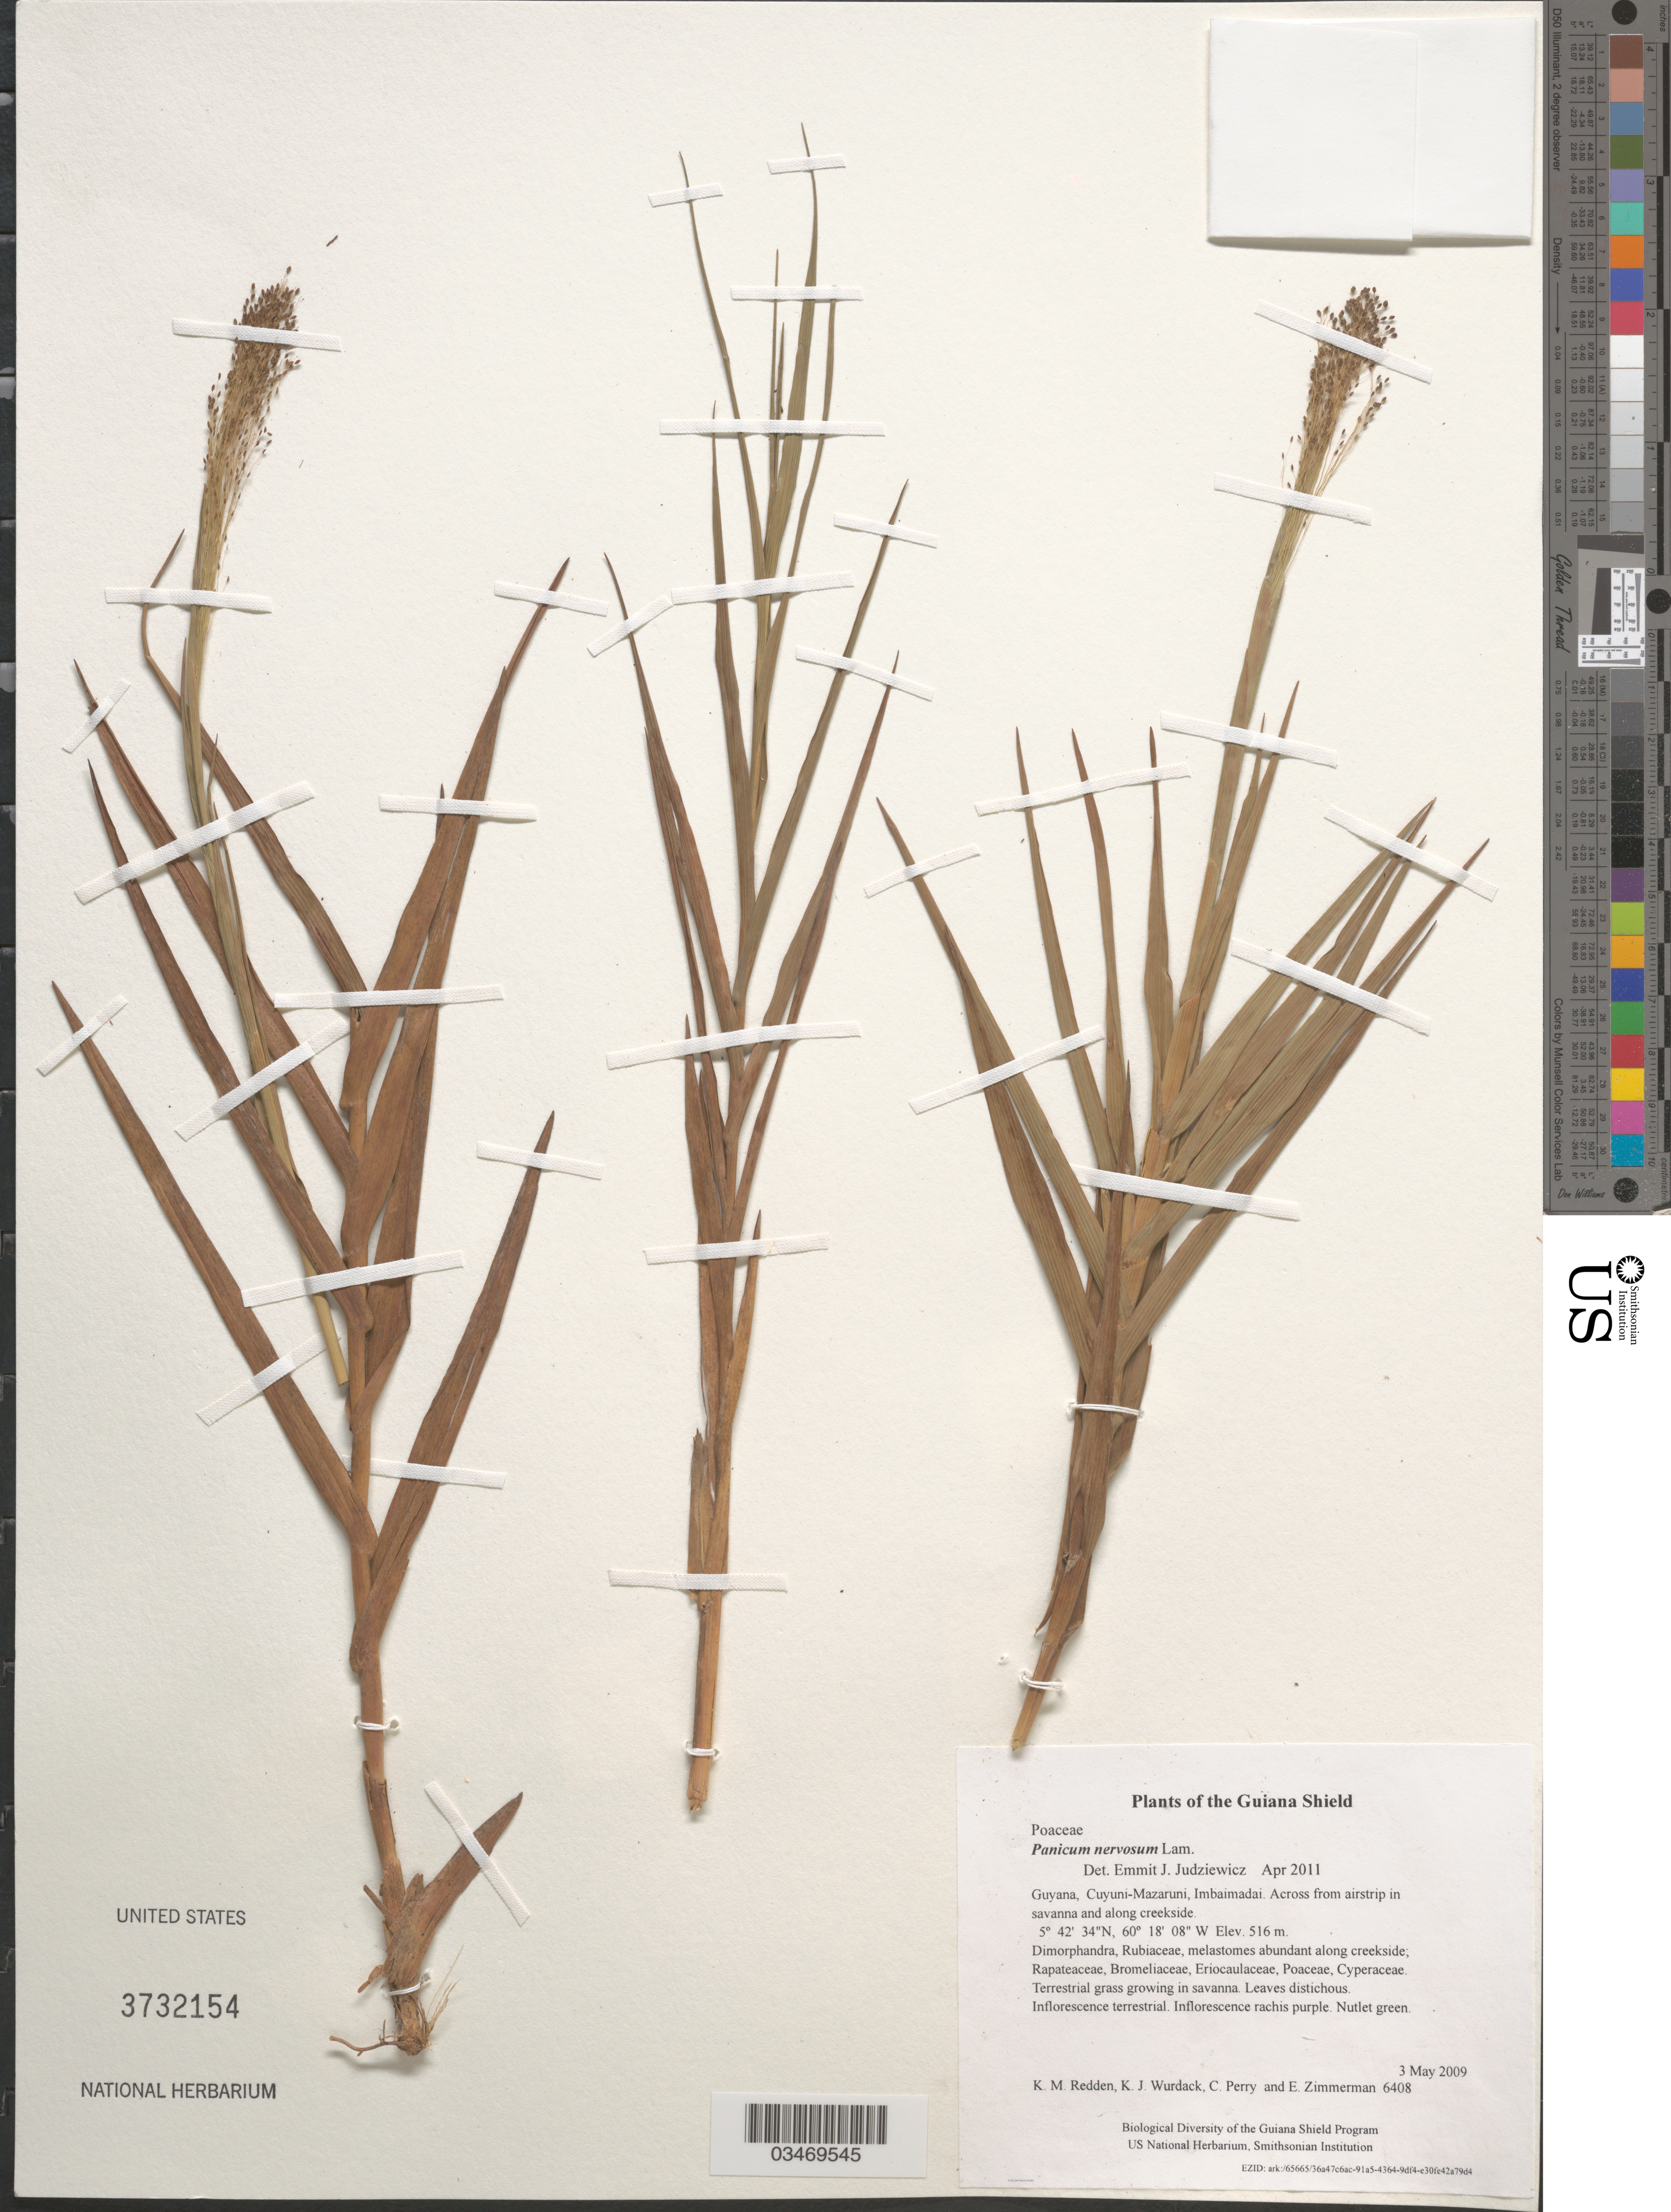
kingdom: Plantae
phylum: Tracheophyta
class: Liliopsida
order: Poales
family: Poaceae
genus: Panicum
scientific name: Panicum nervosum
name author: Lam.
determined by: Judziewicz, E. J.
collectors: K. M. Redden, K. Wurdack, C. Perry & E. Zimmerman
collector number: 6408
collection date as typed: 3 May 2009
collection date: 2009-05-03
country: Guyana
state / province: Cuyuni-Mazaruni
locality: Imbaimadai. Across from airstrip in savanna and along creekside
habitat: Dimorphandra, Rubiaceae, melastomes abundant along creekside; Rapateaceae, Bromeliaceae, Eriocaulaceae, Poaceae, Cyperaceae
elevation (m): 516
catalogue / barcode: US 3732154